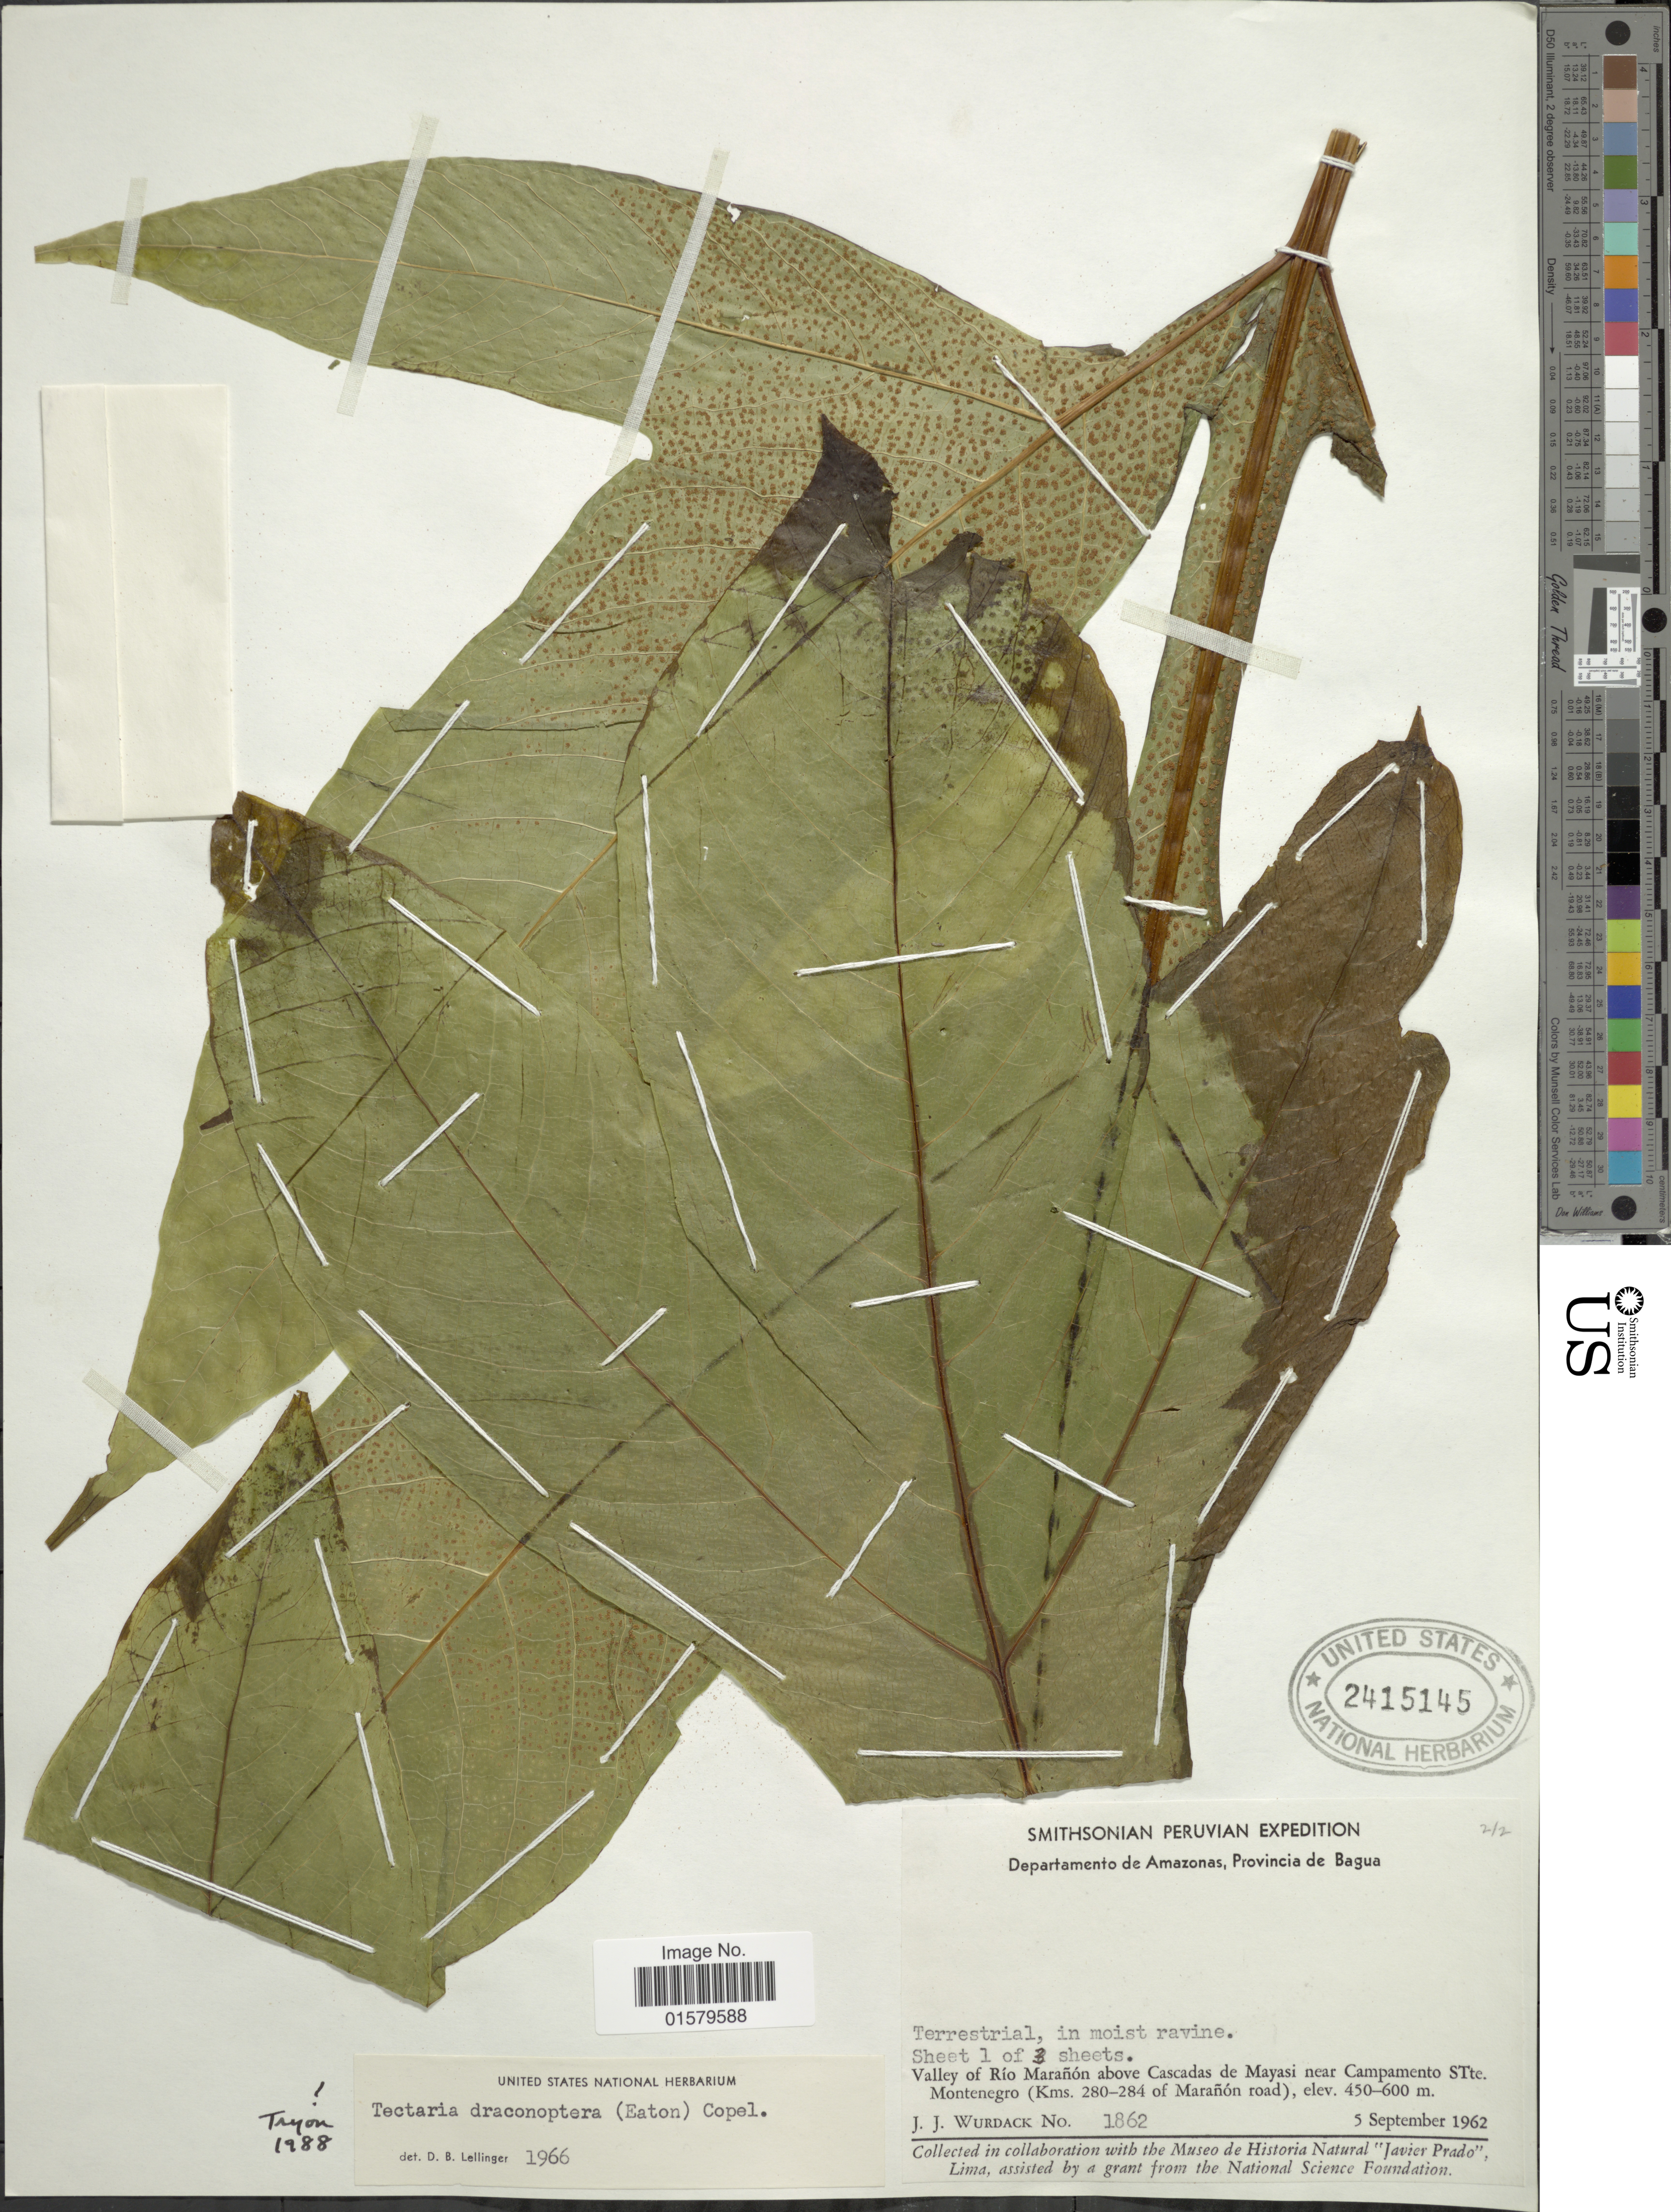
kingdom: Plantae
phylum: Tracheophyta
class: Polypodiopsida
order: Polypodiales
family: Tectariaceae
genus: Tectaria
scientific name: Tectaria draconoptera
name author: (D.C. Eaton) Copel.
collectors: J. J. Wurdack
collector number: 1862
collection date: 1962-09-05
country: Peru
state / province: Amazonas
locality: Provincia de Bagua, Valley of Rio Maranon above Cascadas de Mayasi near Campamento STte. Montenegro (Kms. 280-284 of Maranon road)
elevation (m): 450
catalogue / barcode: US 2415145